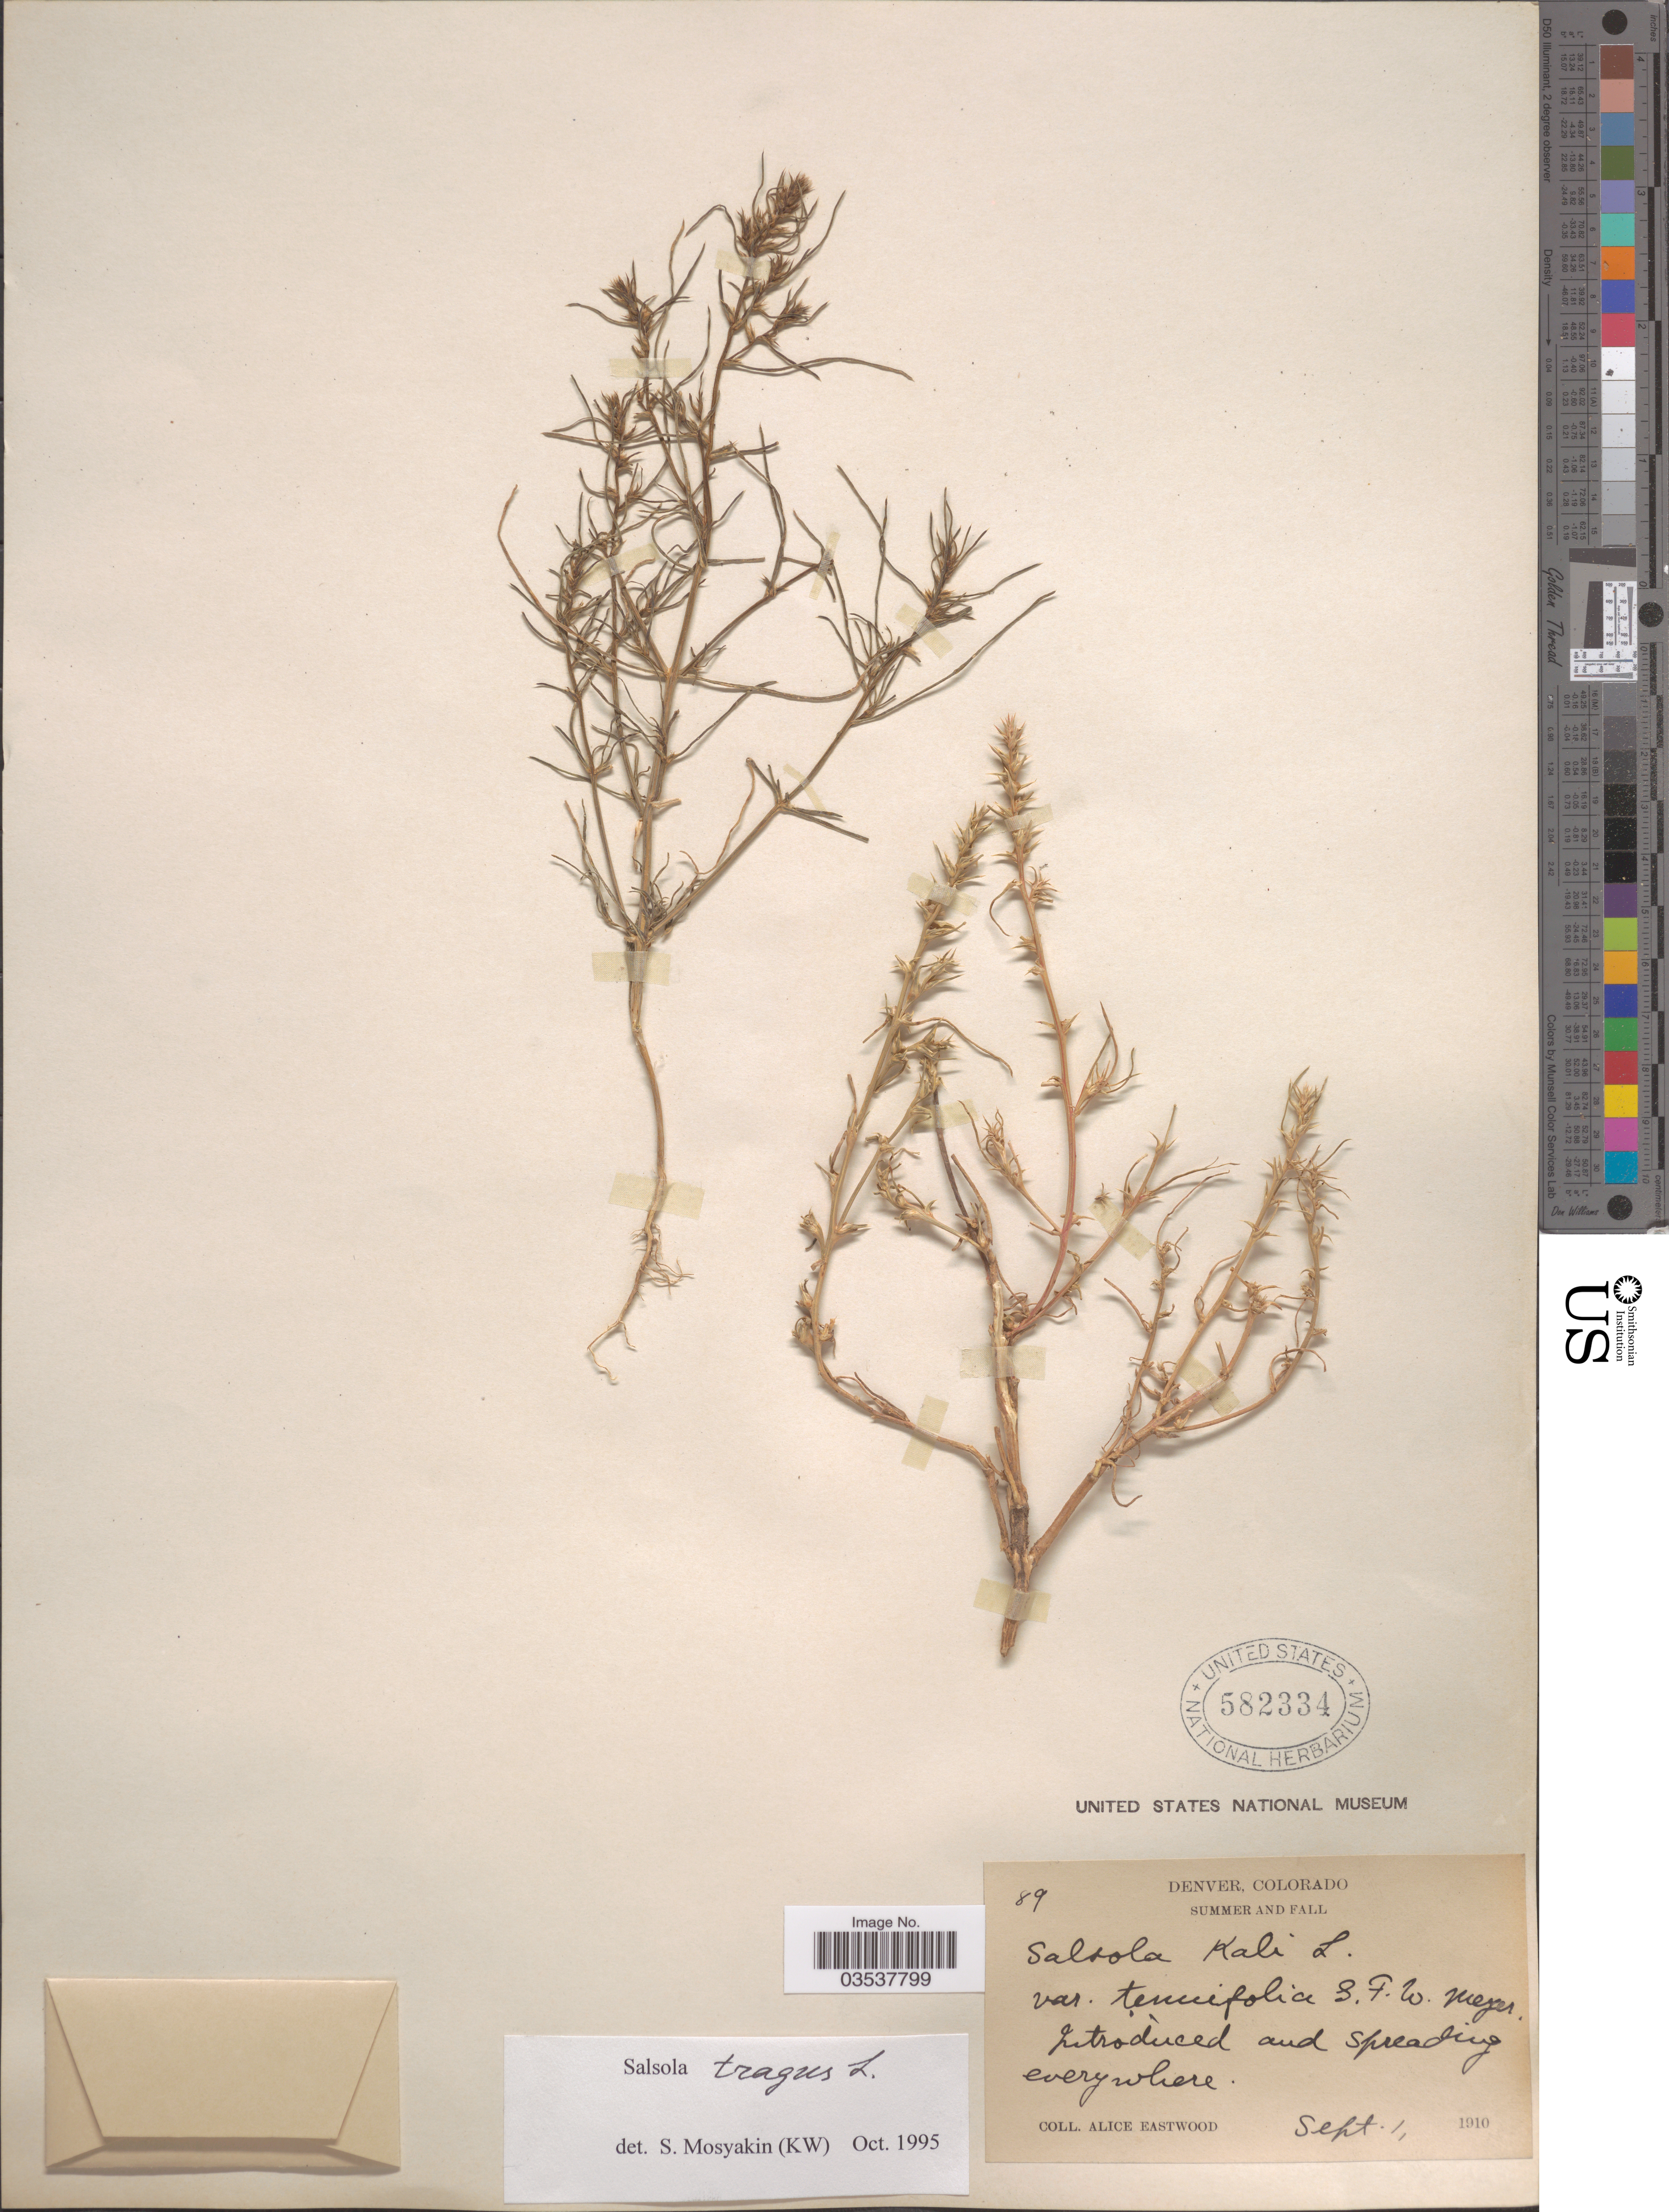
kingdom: Plantae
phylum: Tracheophyta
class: Magnoliopsida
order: Caryophyllales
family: Amaranthaceae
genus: Salsola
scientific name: Salsola pestifer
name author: A. Nelson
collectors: A. Eastwood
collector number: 89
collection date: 1910-09-01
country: United States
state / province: Colorado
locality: Denver. Summer and fall. [unsure placement]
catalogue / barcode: US 582334